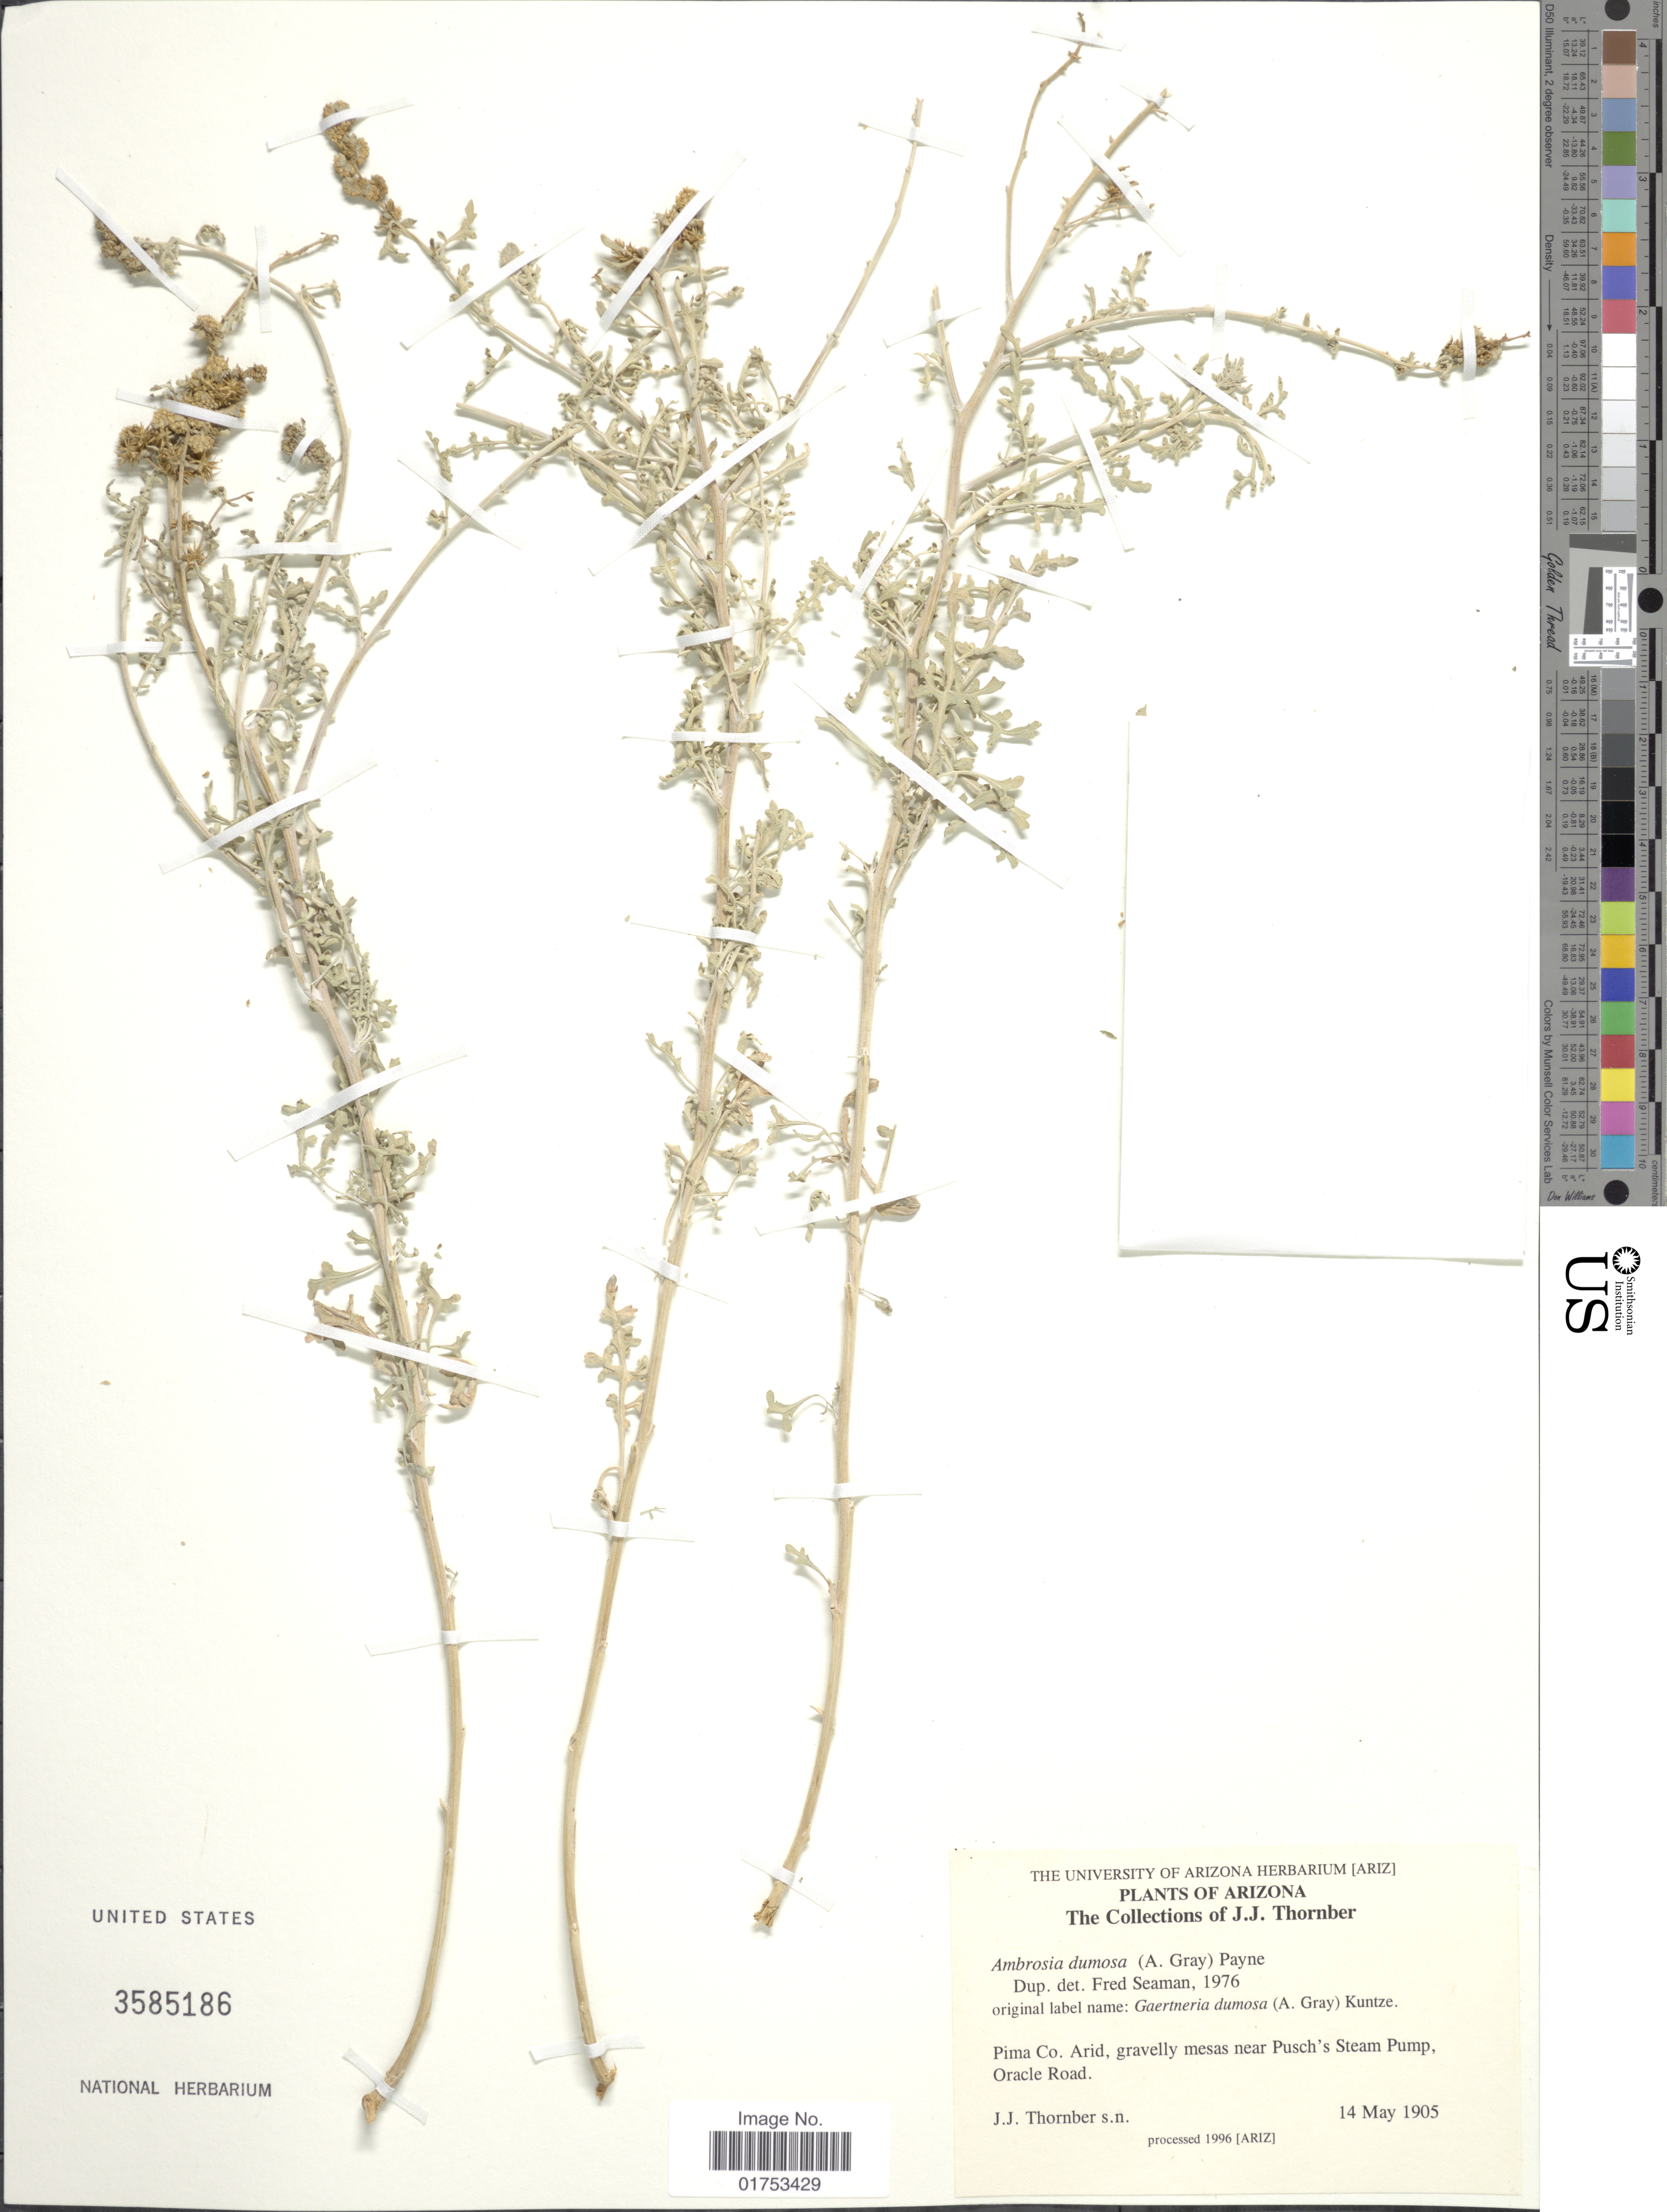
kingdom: Plantae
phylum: Tracheophyta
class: Magnoliopsida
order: Asterales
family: Asteraceae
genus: Ambrosia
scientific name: Ambrosia dumosa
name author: (A. Gray) W.W.Payne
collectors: J. Thornber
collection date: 1905-05-14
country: United States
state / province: Arizona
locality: Pima Co. Arid, near Pusch's Steam Pump, Oracle Road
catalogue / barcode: US 3585186